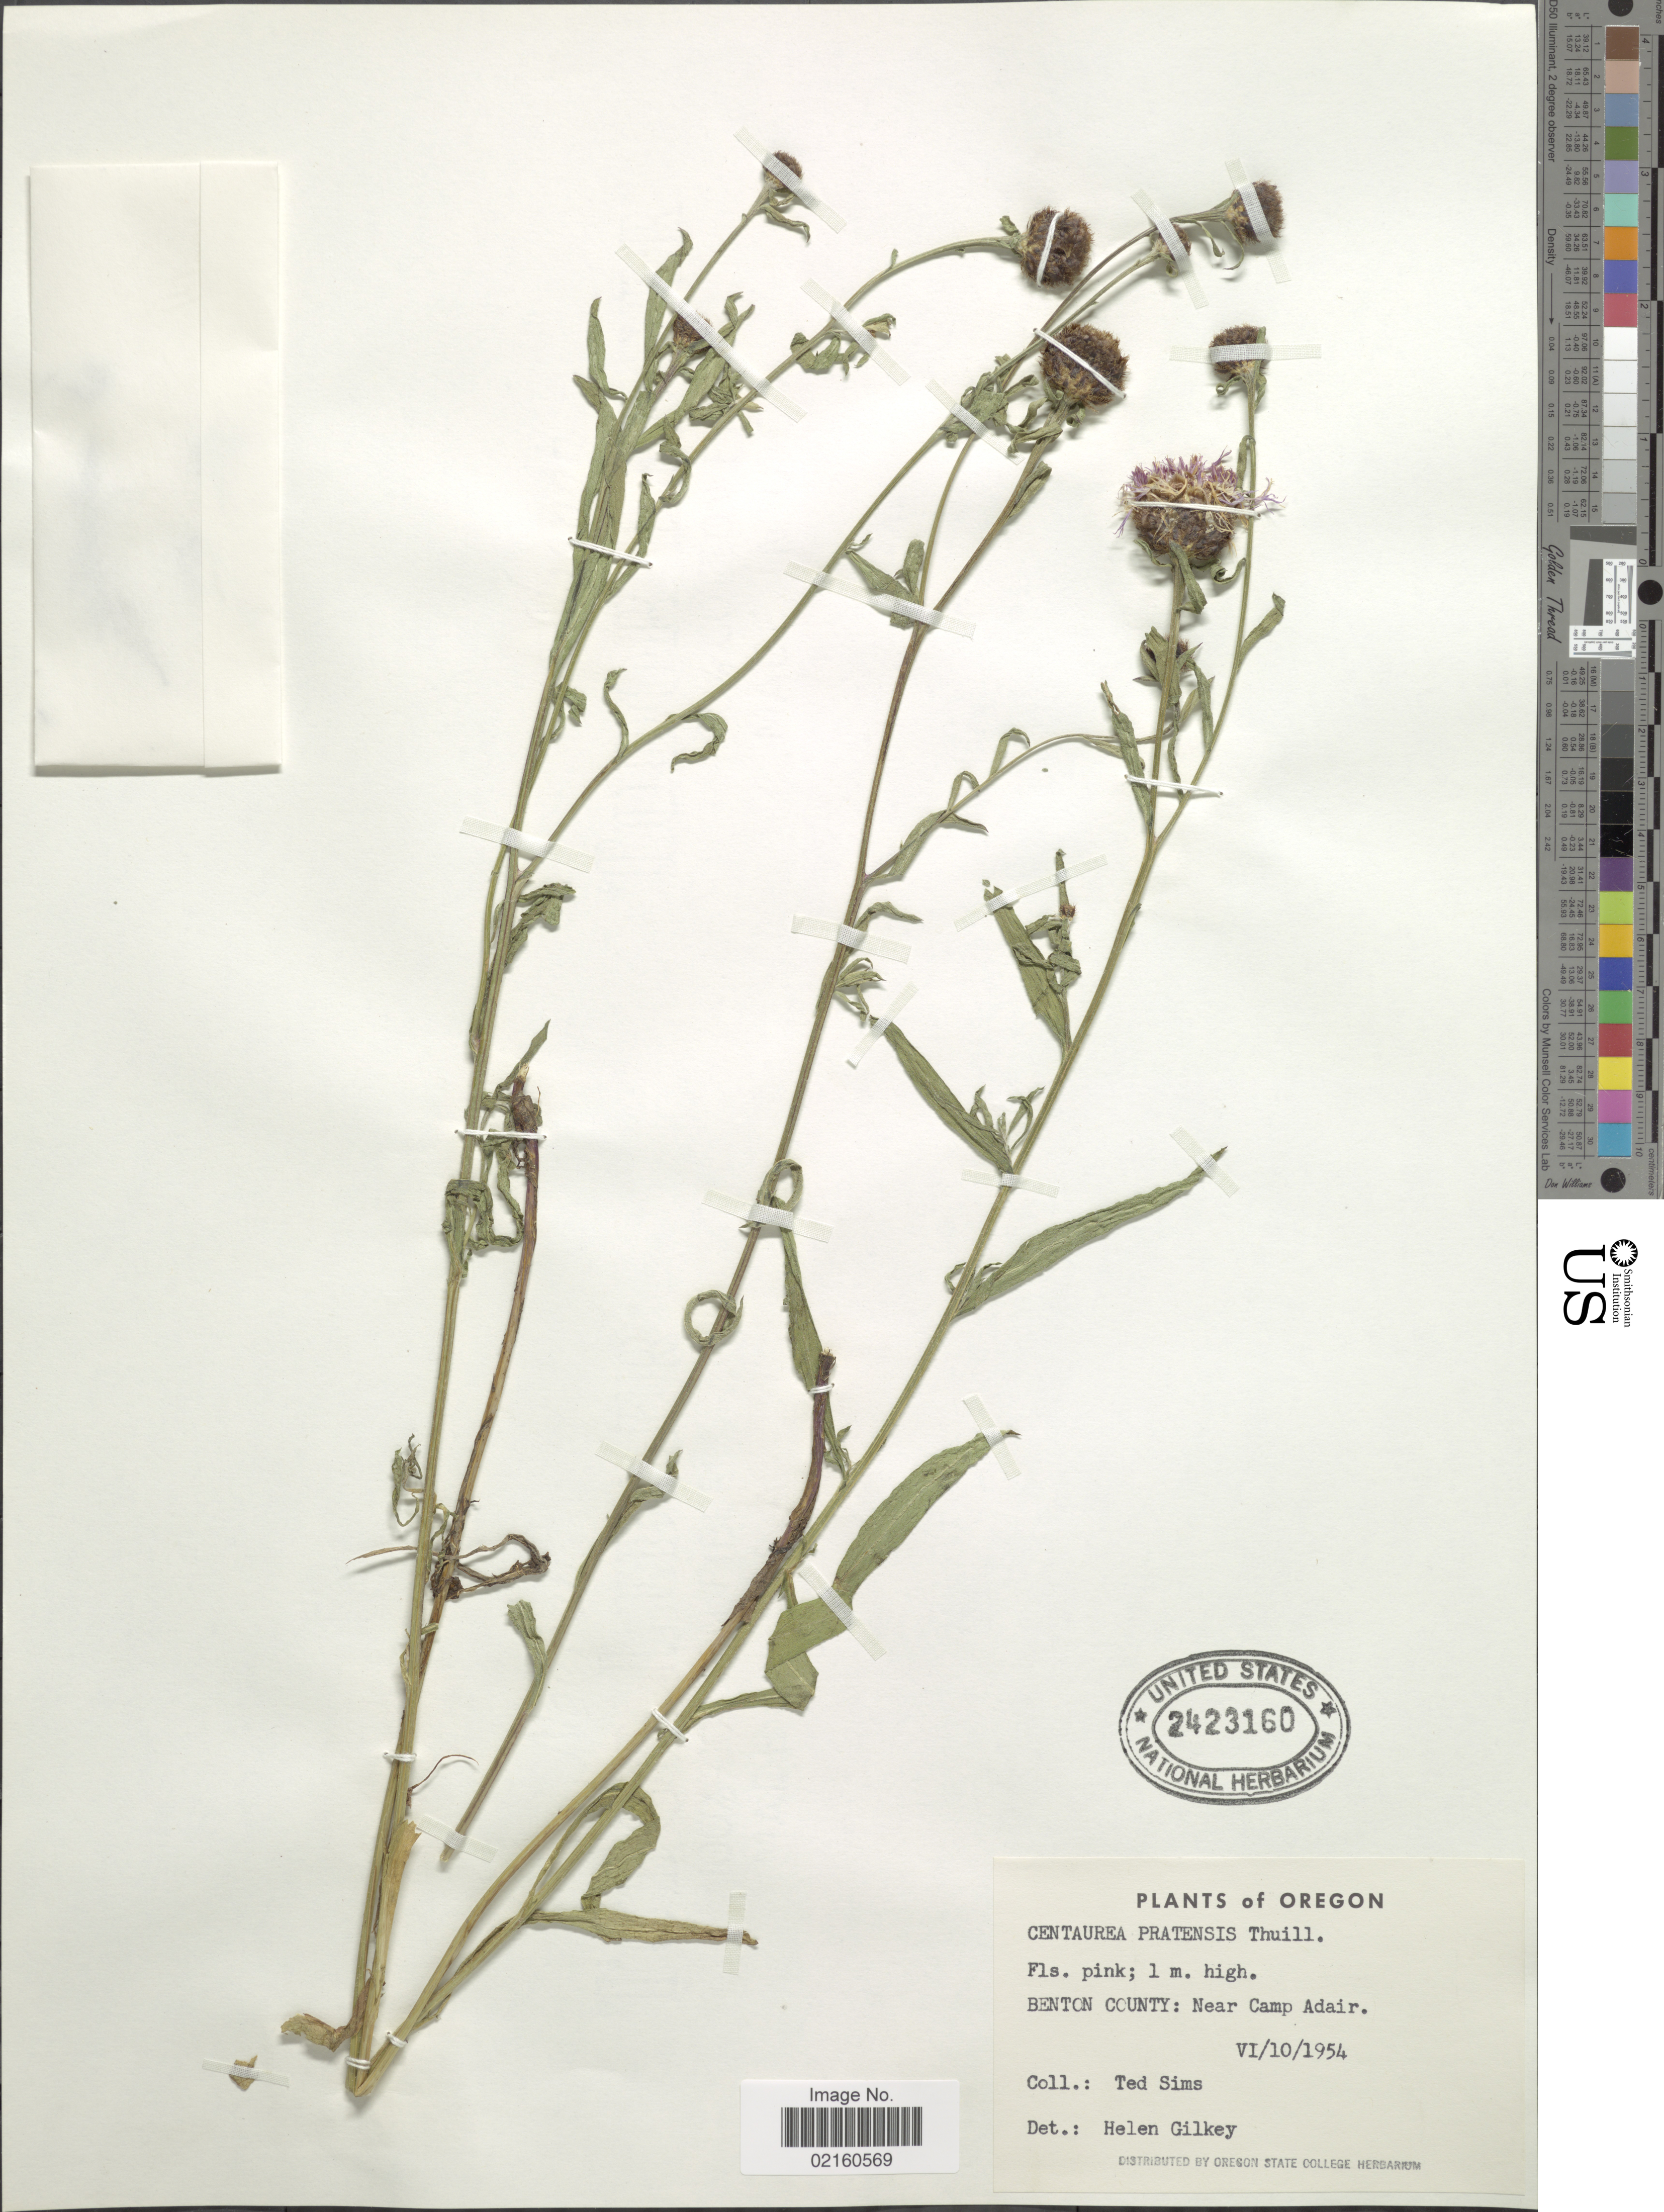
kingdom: Plantae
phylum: Tracheophyta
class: Magnoliopsida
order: Asterales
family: Asteraceae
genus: Centaurea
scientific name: Centaurea pratensis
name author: Thuill.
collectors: T. Sims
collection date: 1954-06-10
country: United States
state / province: Oregon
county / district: Benton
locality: Benton County, near Camp Adair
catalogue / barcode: US 2423160